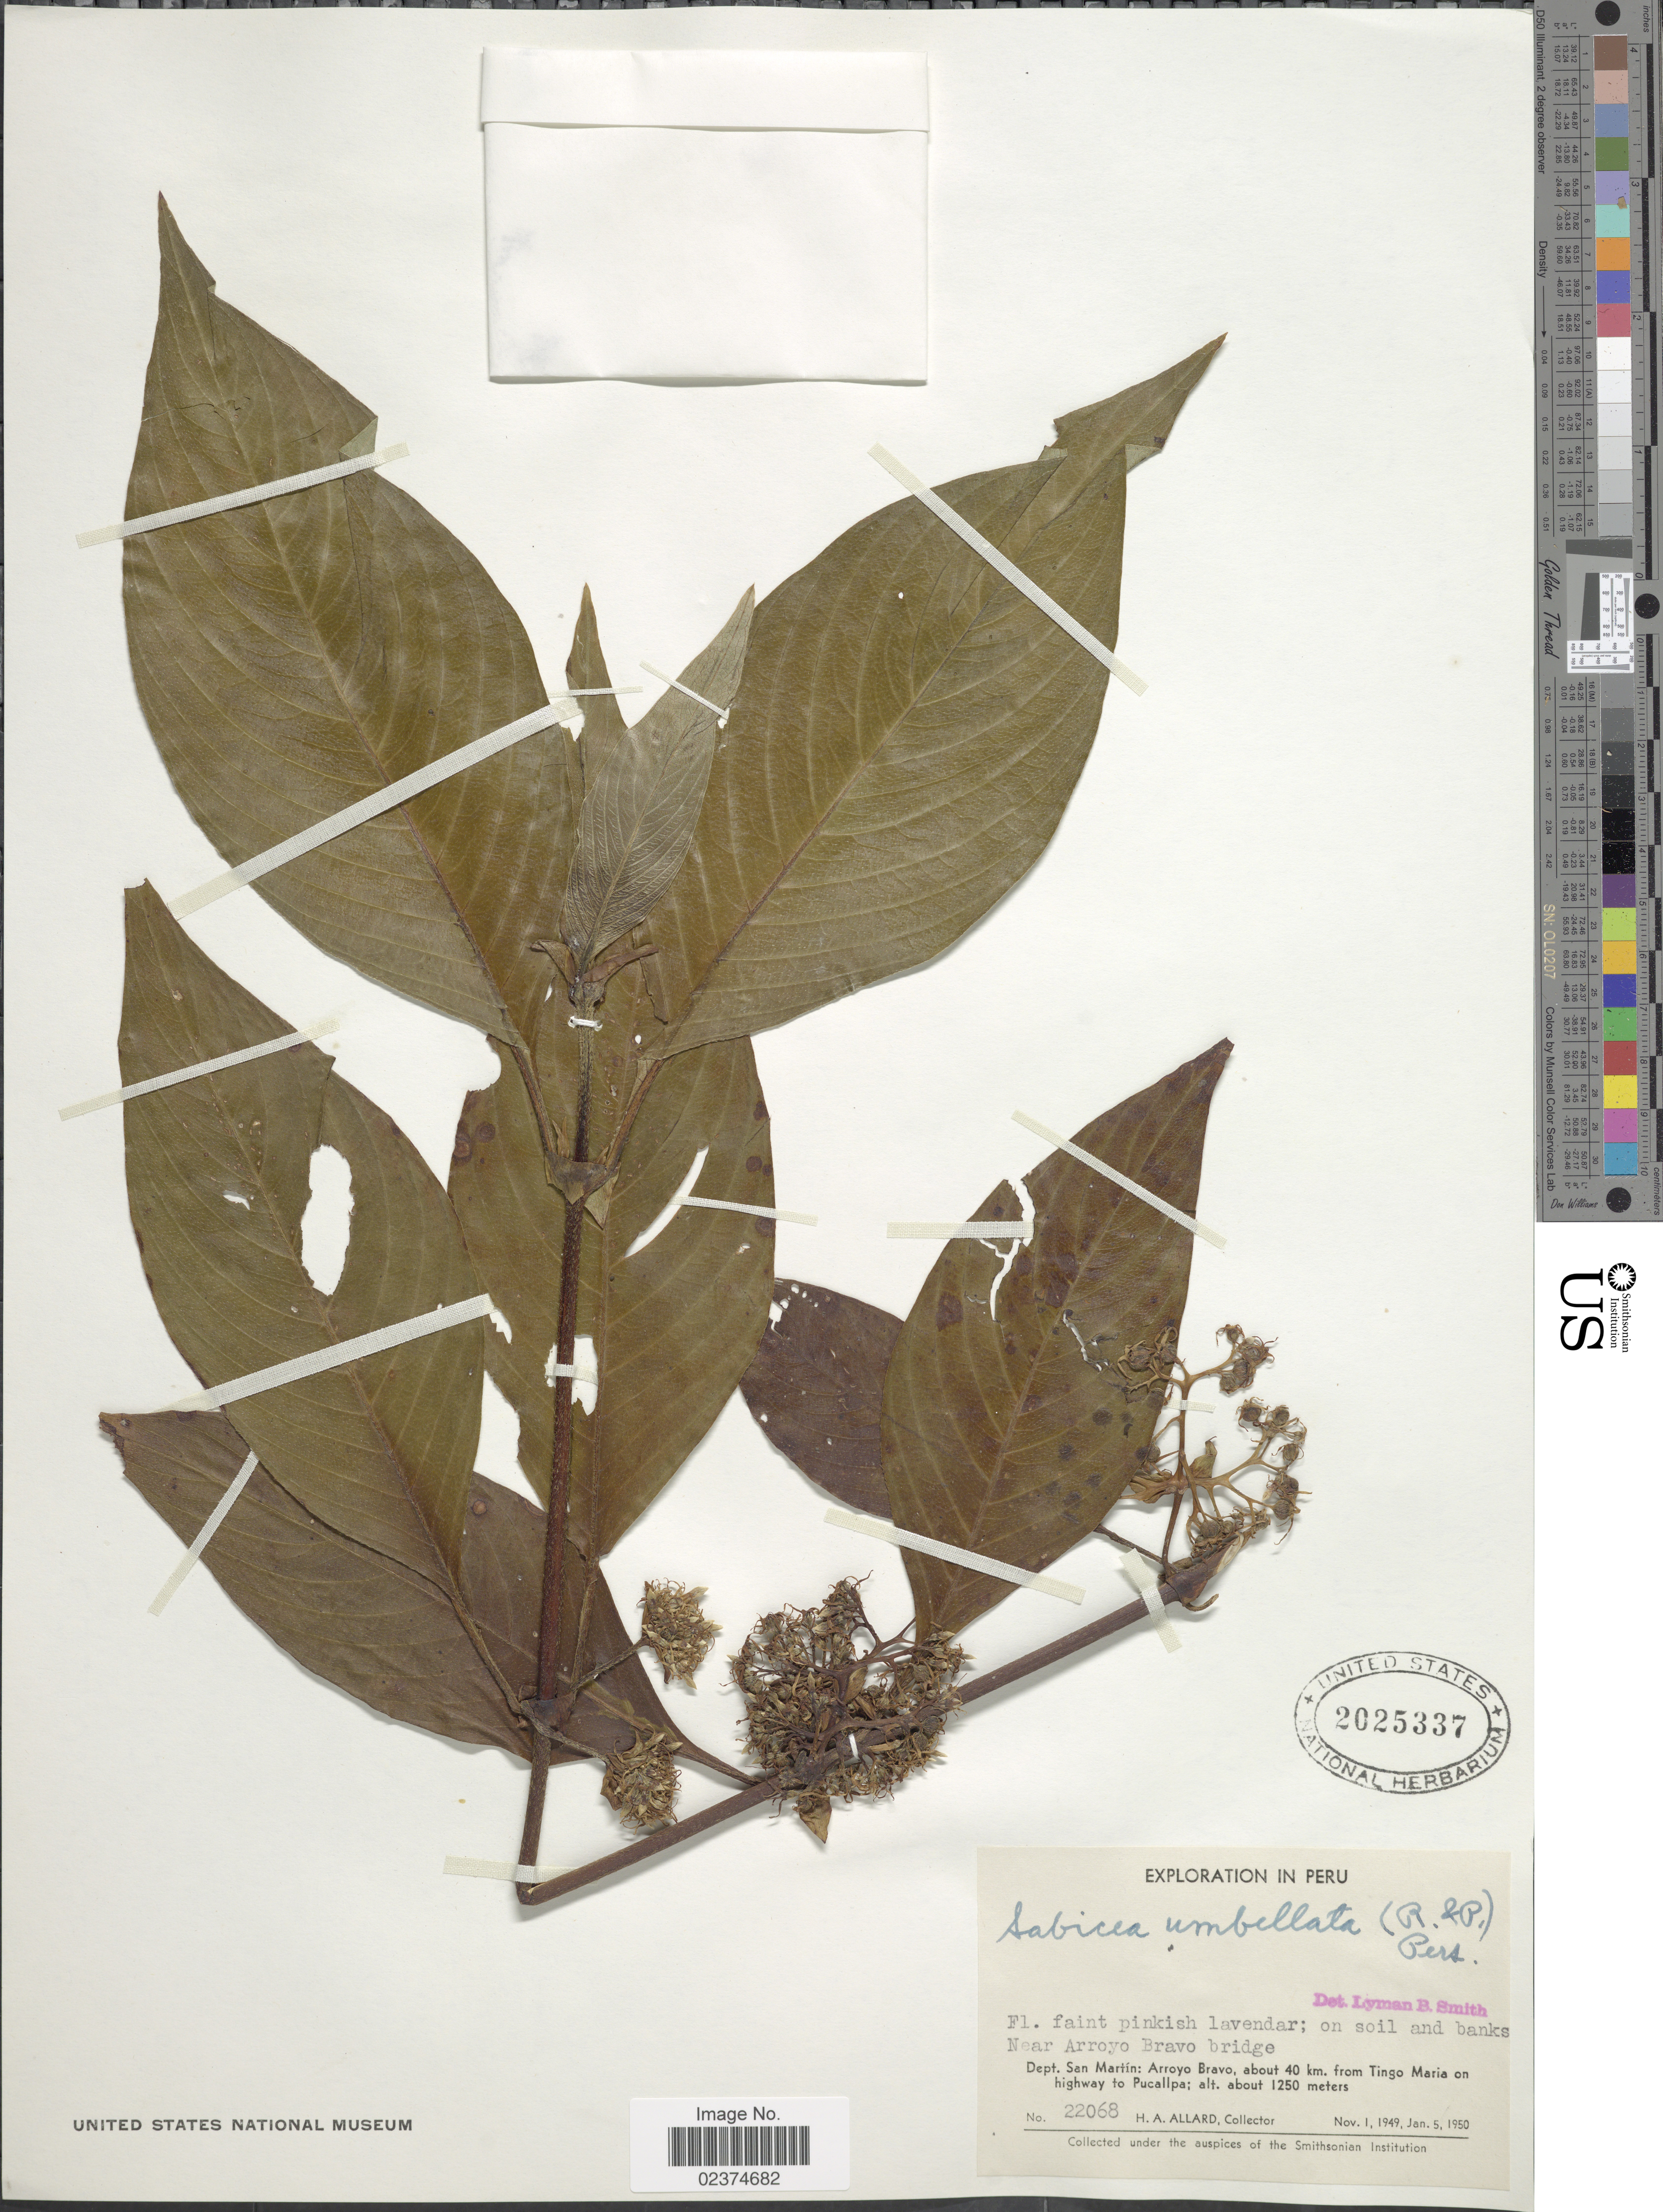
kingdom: Plantae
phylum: Tracheophyta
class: Magnoliopsida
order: Gentianales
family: Rubiaceae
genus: Sabicea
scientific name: Sabicea umbellata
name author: (Ruiz & Pav.) Pers.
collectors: H. A. Allard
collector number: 22068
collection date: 1949-11-01/1950-01-05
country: Peru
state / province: San Martín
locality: On soil and banks, near Arroyo Bravo Bridge, Arroyo Bravo, about 40 km. from Tingo Maria on highway to Pucallpa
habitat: on soil and banks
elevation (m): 1250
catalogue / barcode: US 2025337